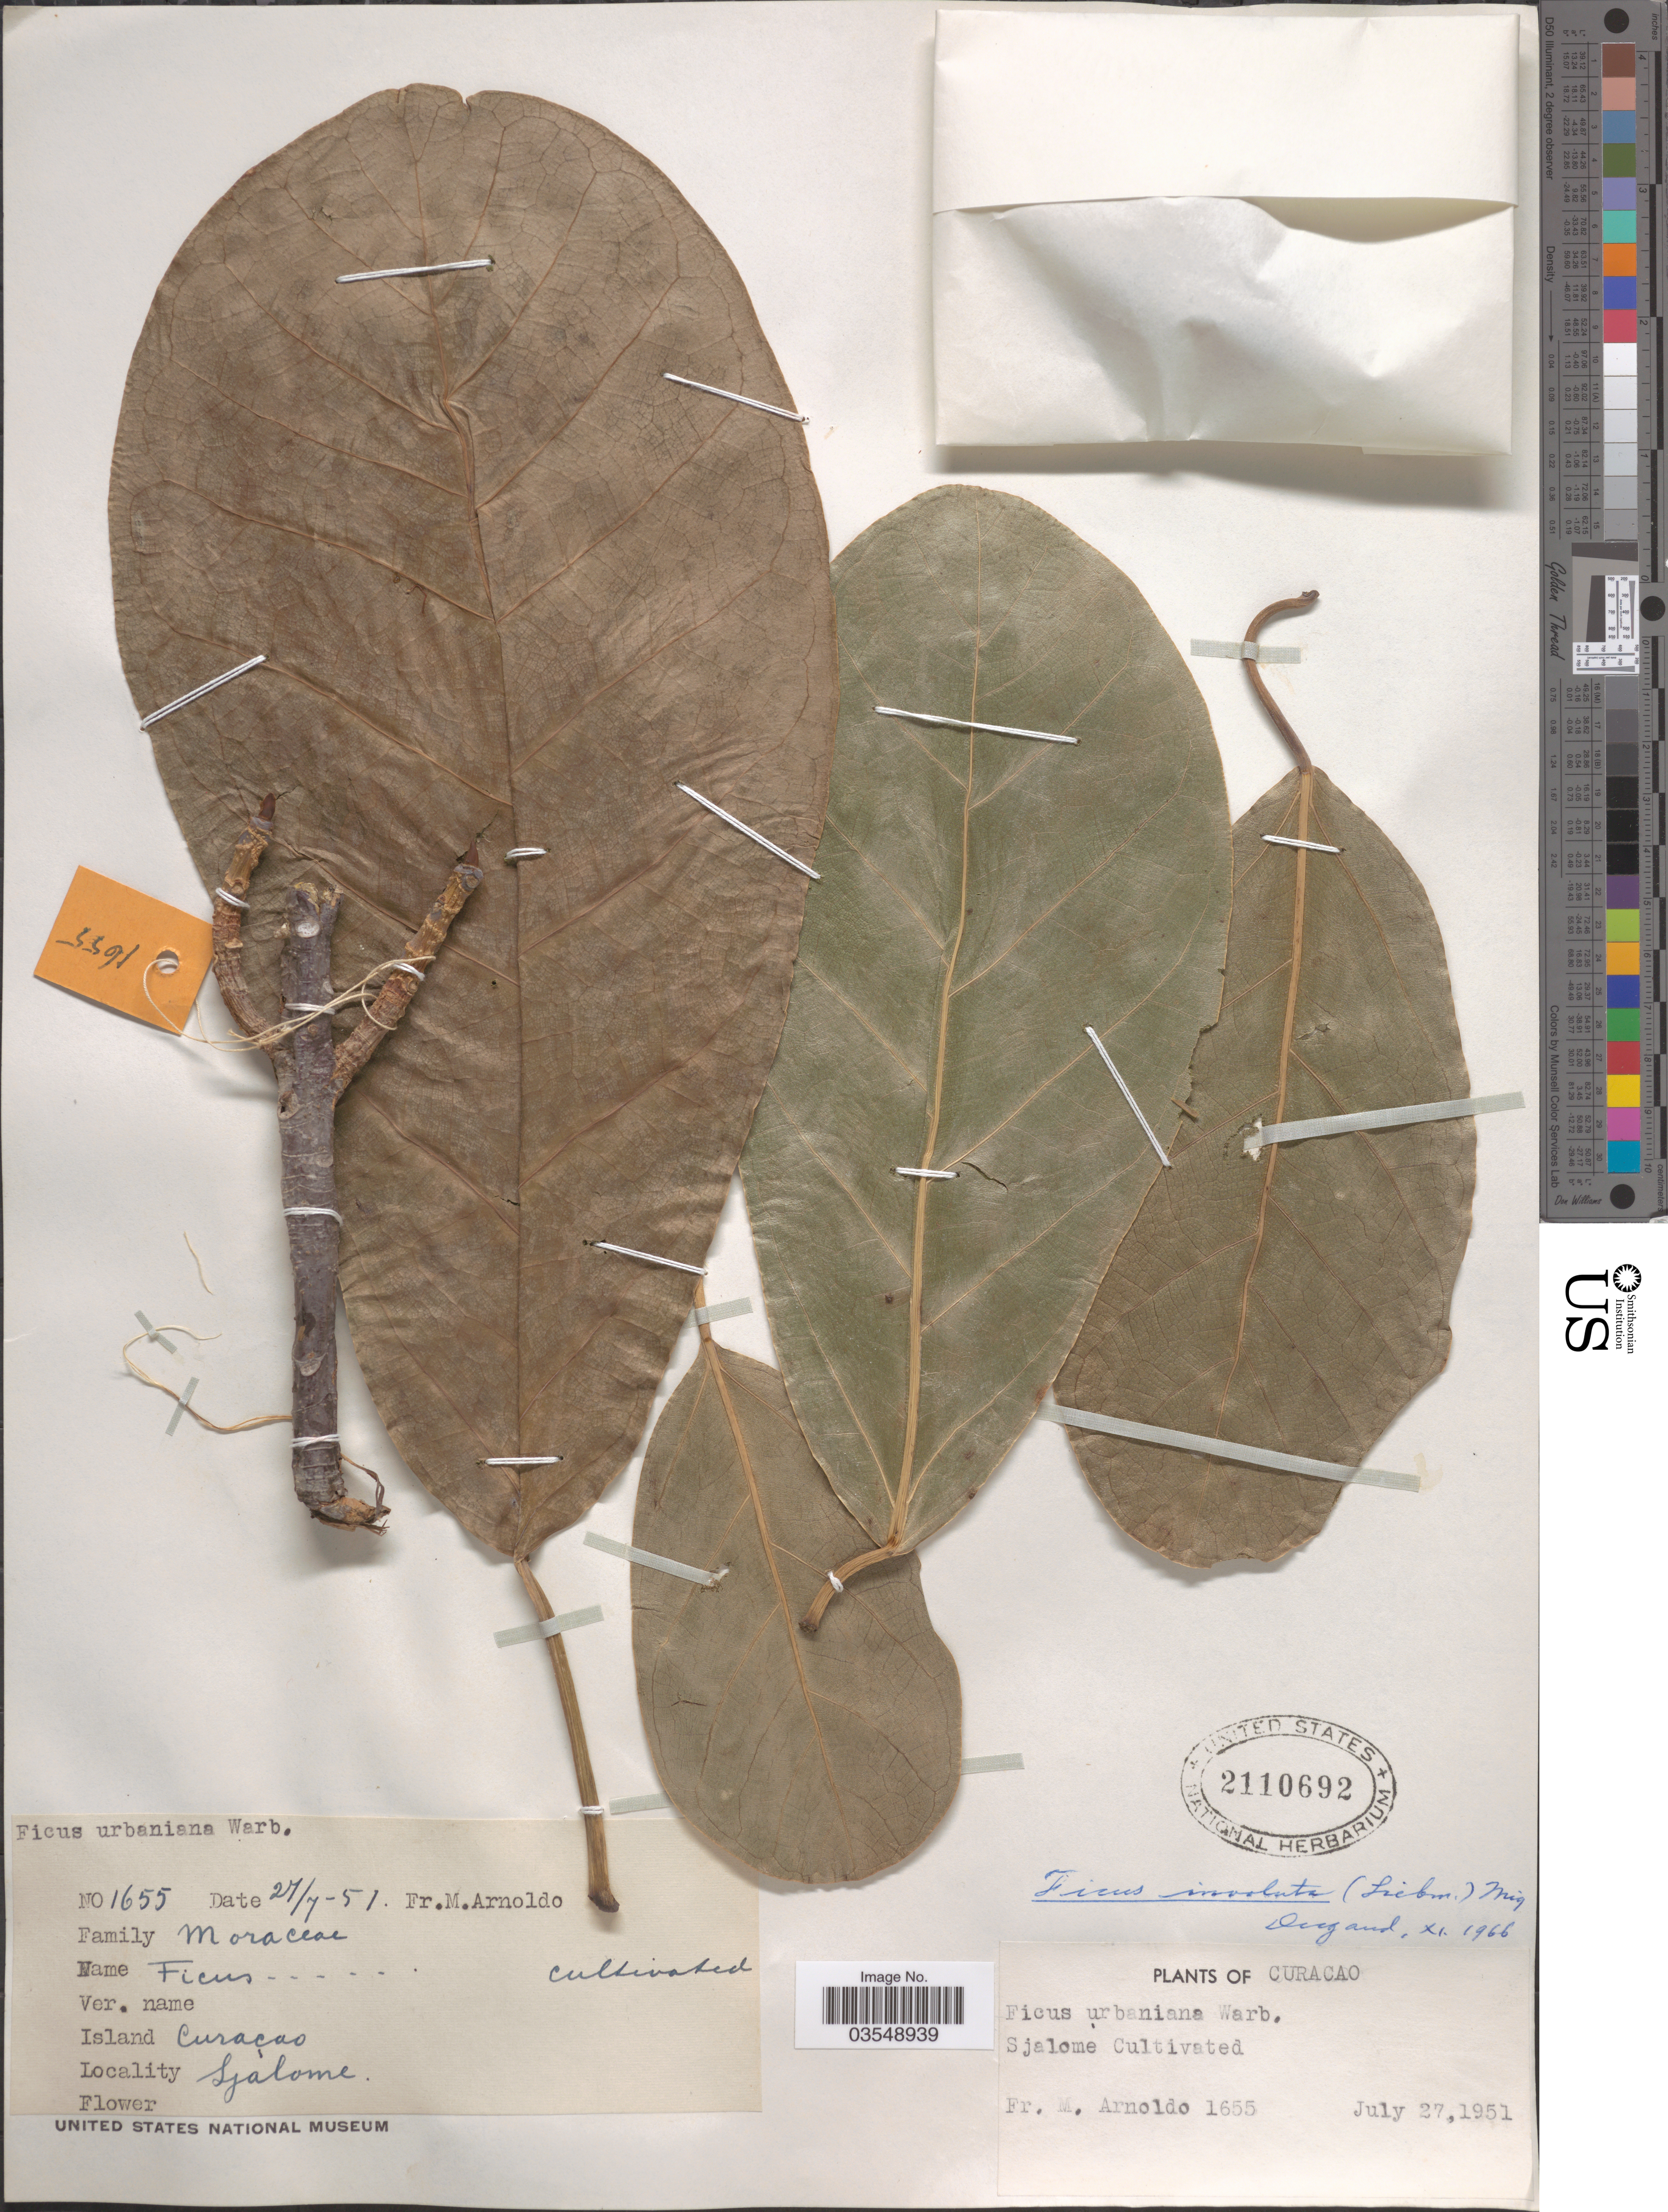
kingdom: Plantae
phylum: Tracheophyta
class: Magnoliopsida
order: Rosales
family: Moraceae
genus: Ficus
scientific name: Ficus obtusifolia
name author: Kunth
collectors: N. Arnoldo-Broeders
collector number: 1655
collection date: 1951-07-27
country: Curaçao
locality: Island Curaçoa. Sjalome.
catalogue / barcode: US 2110692